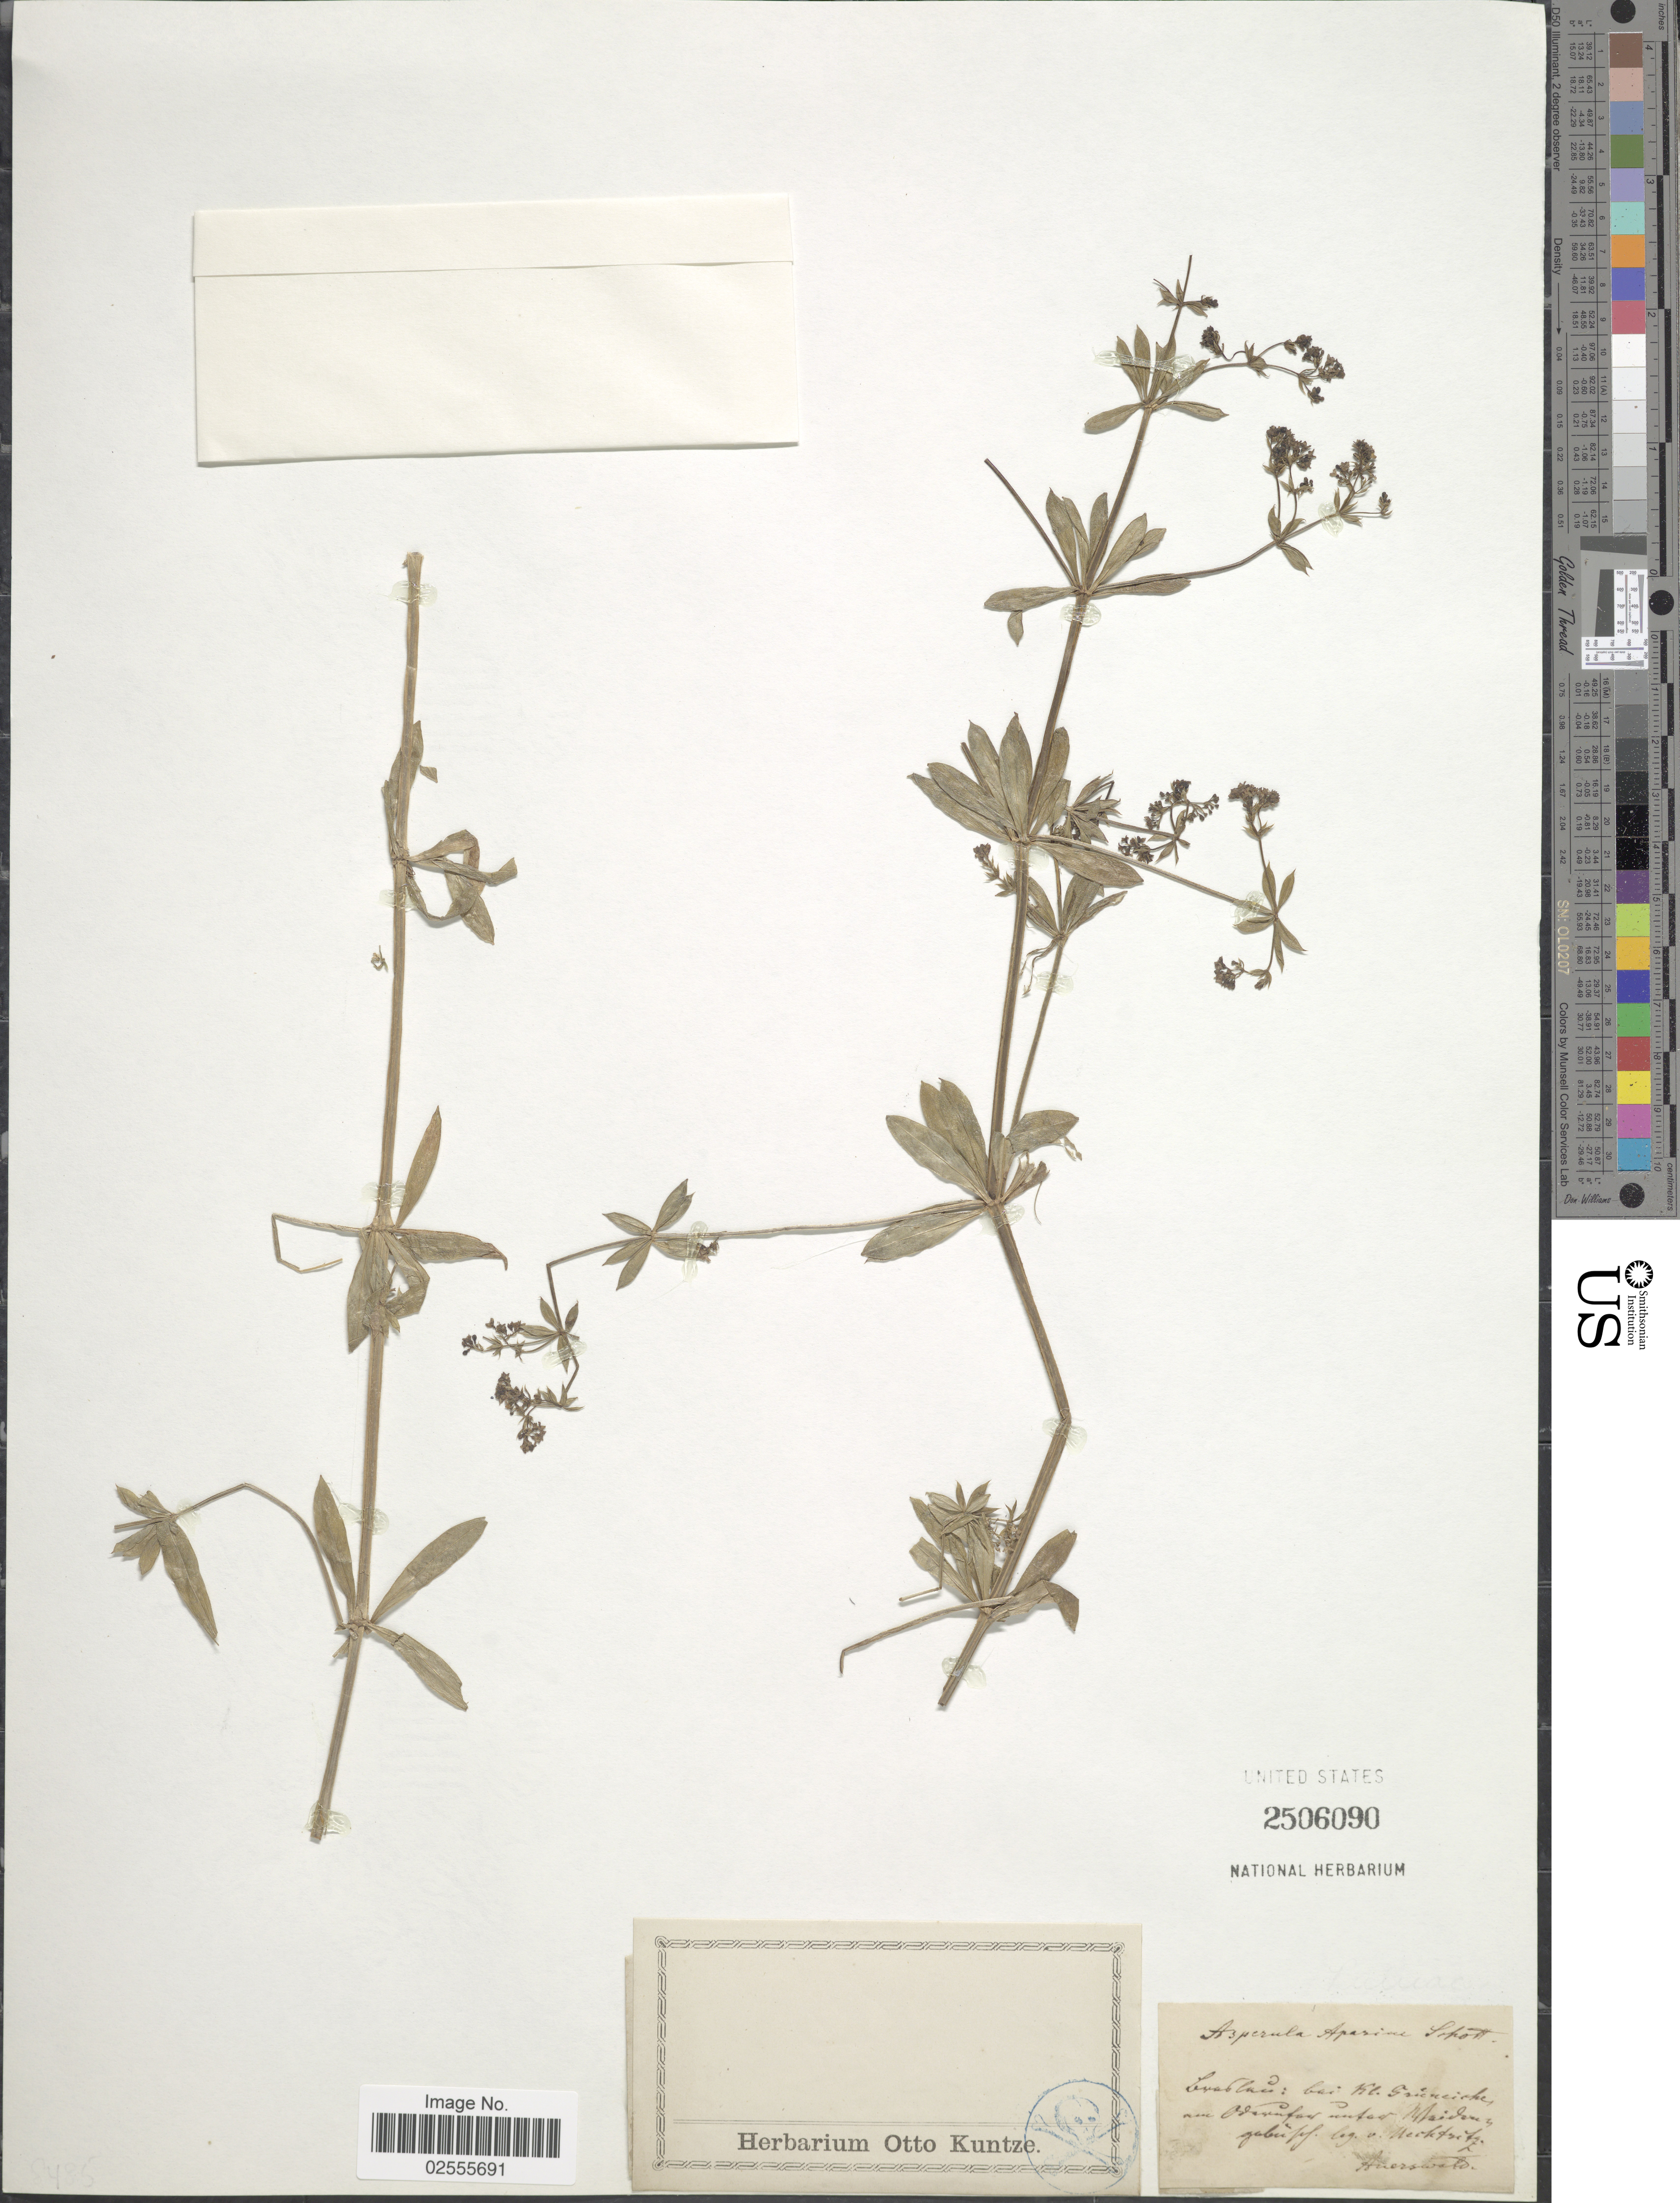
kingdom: Plantae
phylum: Tracheophyta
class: Magnoliopsida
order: Gentianales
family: Rubiaceae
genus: Asperula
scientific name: Asperula aparine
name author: M. Bieb.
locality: Lexablaces: bai Kl. Gronezirke, am Blasenfad unter Rfailden v gaberfuf, Huerzato [interpreted]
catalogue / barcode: US 2506090